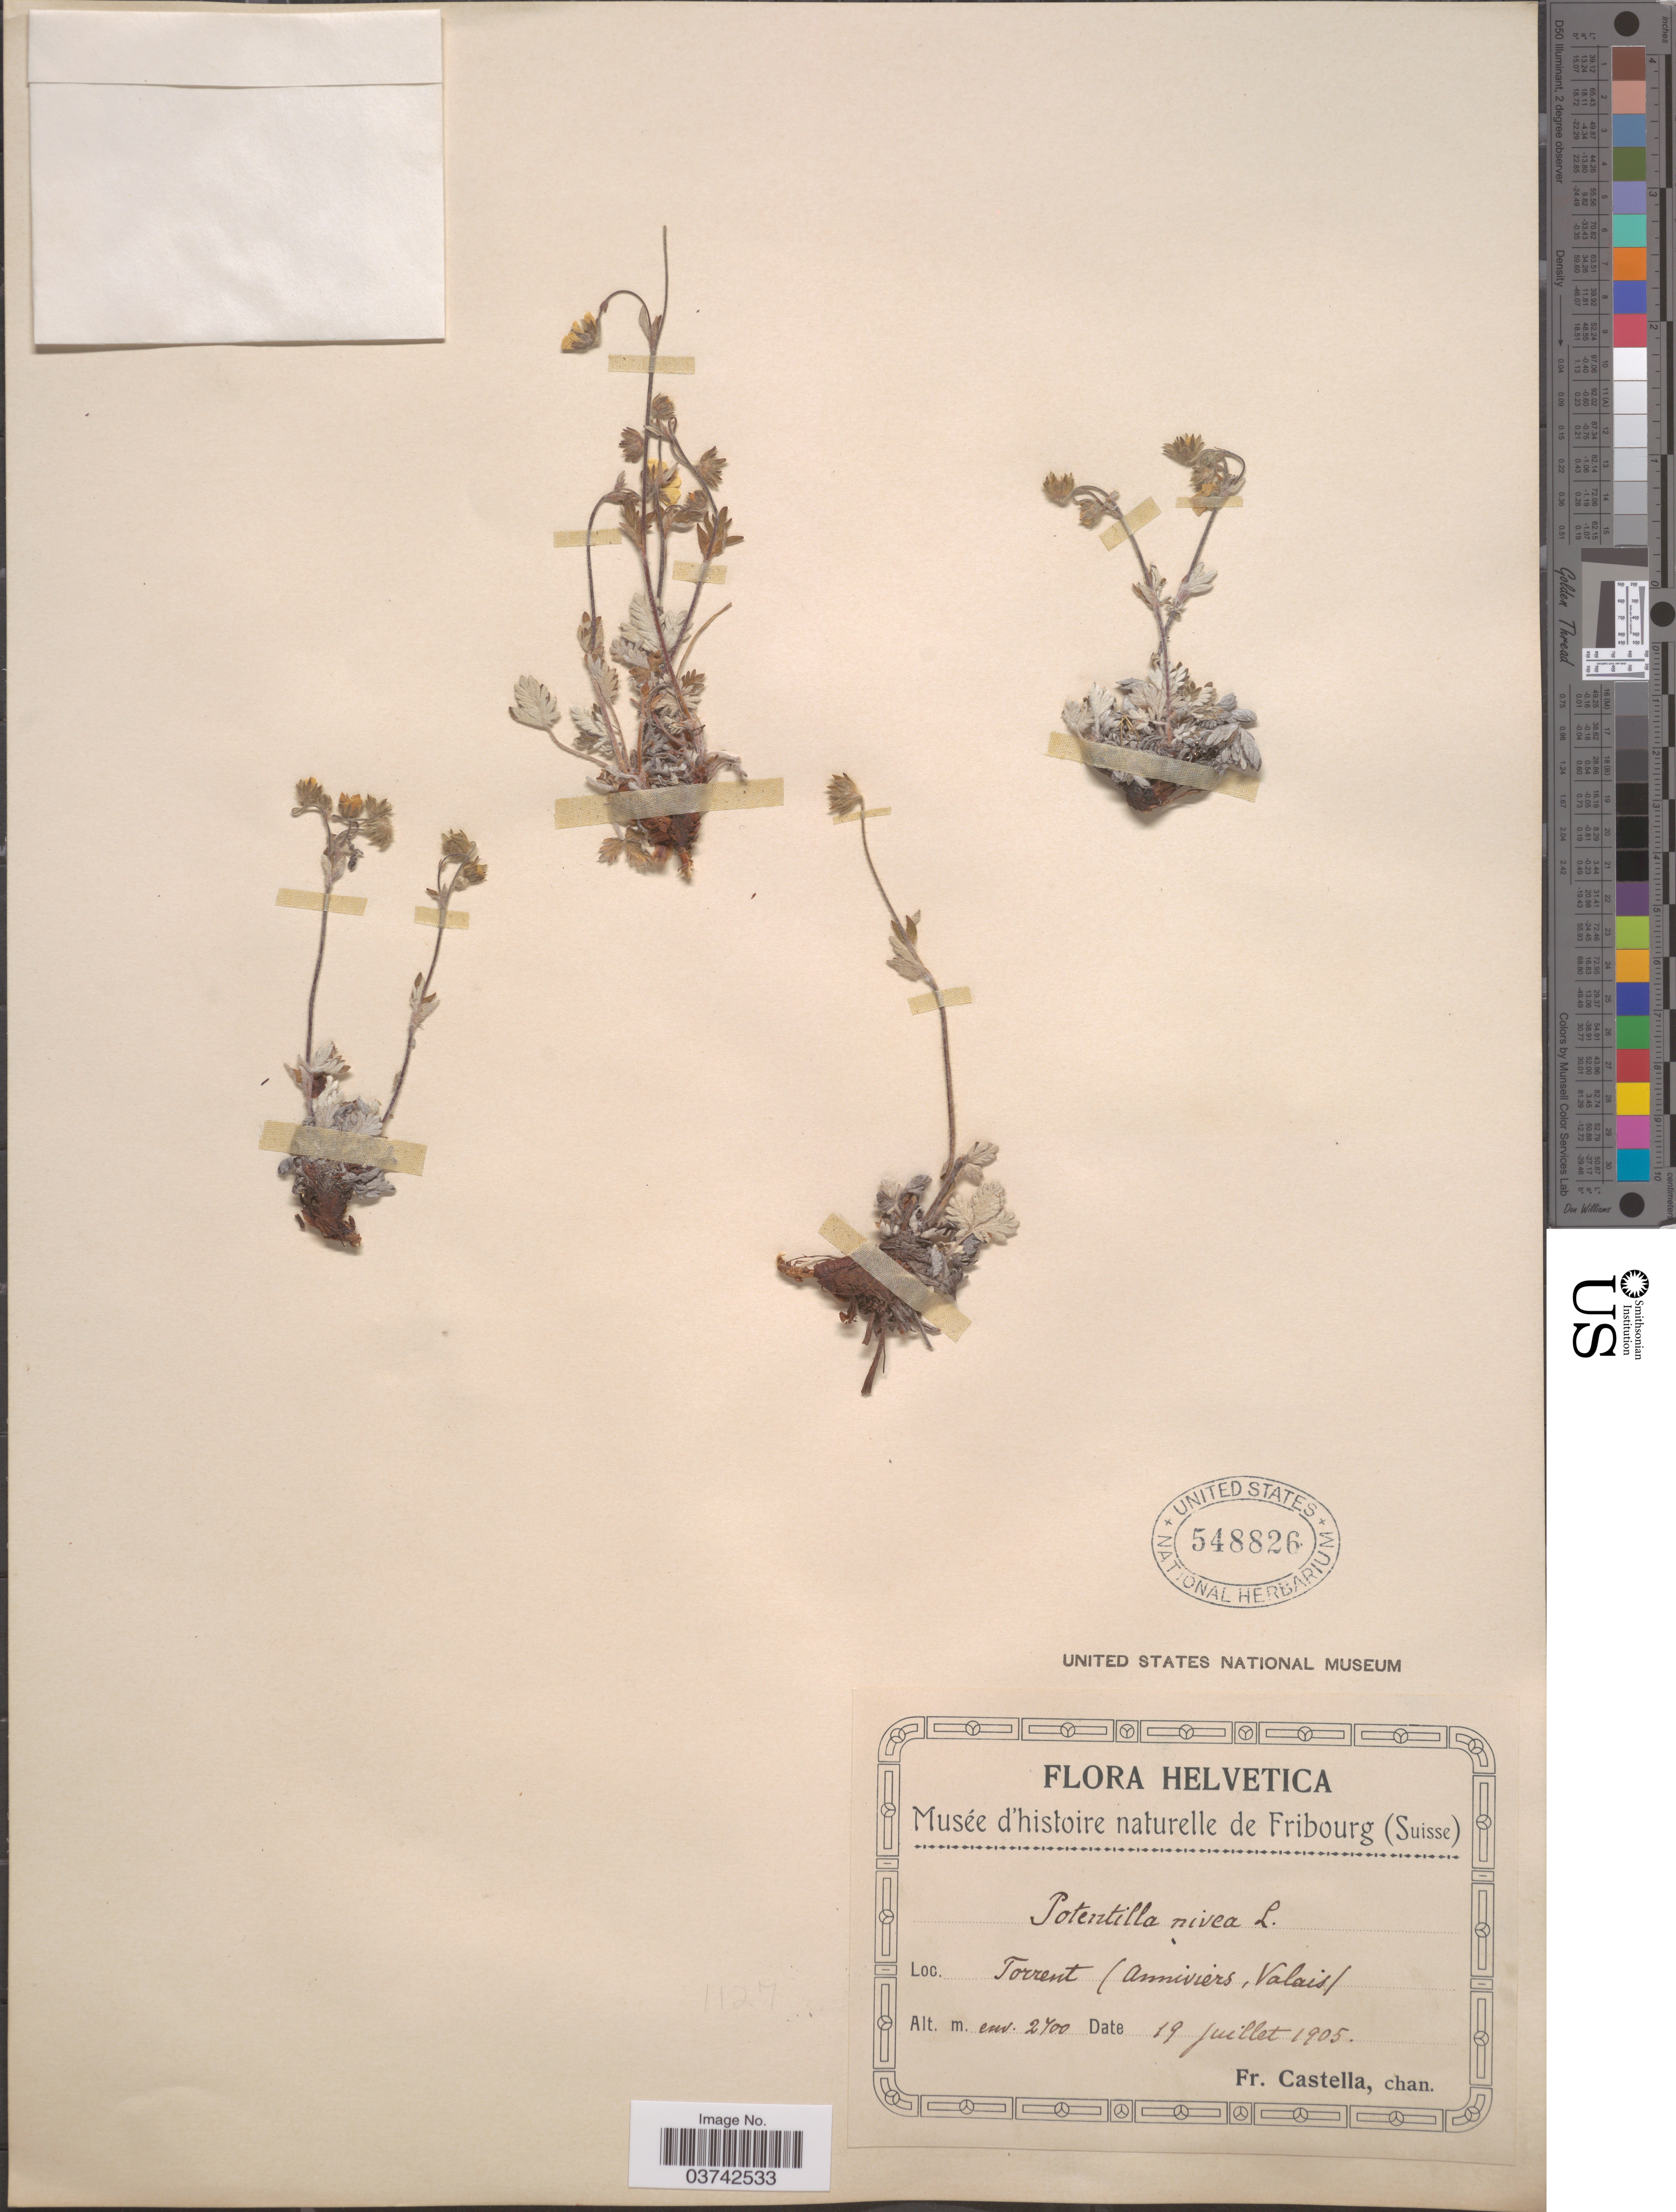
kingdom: Plantae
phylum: Tracheophyta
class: Magnoliopsida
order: Rosales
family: Rosaceae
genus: Potentilla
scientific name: Potentilla nivea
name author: L.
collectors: Fr. Castella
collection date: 1905-07-19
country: Switzerland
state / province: Valais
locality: Helvetica. Torrent (Anniviers).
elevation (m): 2700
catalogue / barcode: US 548826